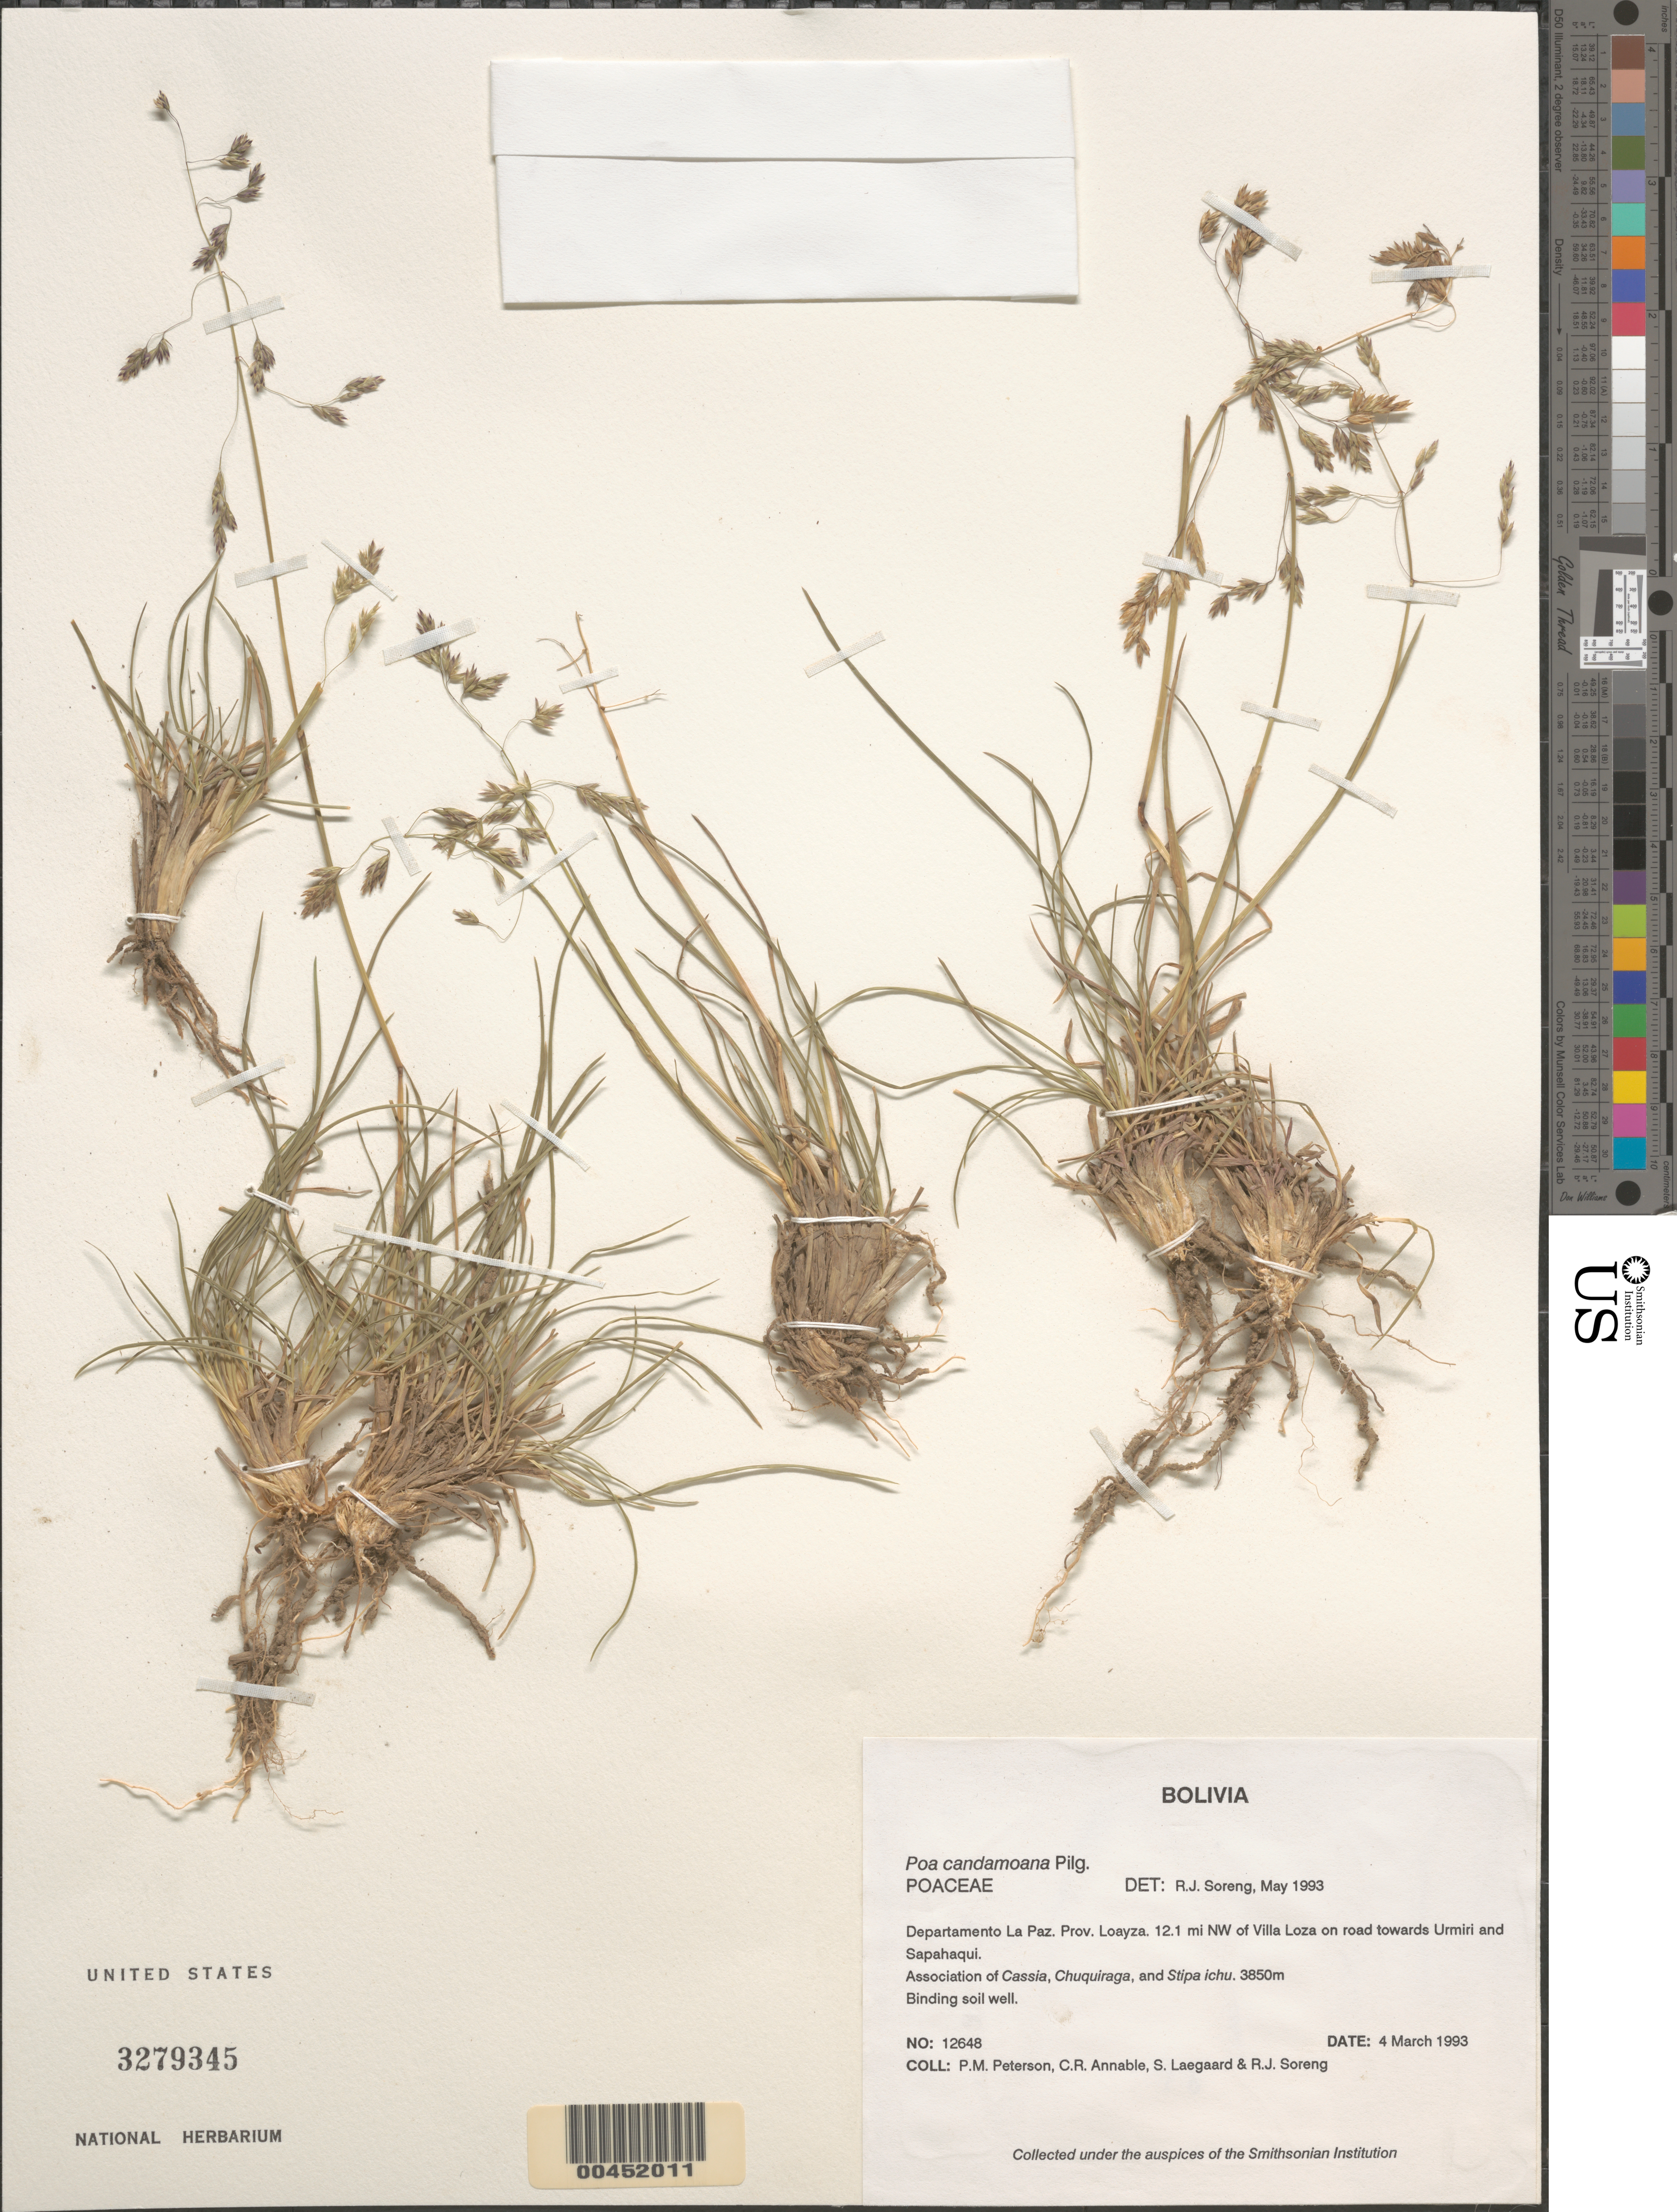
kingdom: Plantae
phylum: Tracheophyta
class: Liliopsida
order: Poales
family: Poaceae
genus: Poa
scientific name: Poa candamoana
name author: Pilg.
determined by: Soreng, Robert J., Research Associate (BOT), Smithsonian Institution - National Museum of Natural History (UNITED STATES)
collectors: P. M. Peterson, C. R. Annable, S. Lægaard & R. J. Soreng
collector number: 12648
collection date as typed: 04 Mar 1993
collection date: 1993-03-04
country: Bolivia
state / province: La Paz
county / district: Loayza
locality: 12.1 mi NW of Villa Loza on road towards Urmiri and Sapahaqui.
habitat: Association of Cassia, Chuquiraga, and Stipa ichu.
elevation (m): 3850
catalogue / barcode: US 3279345